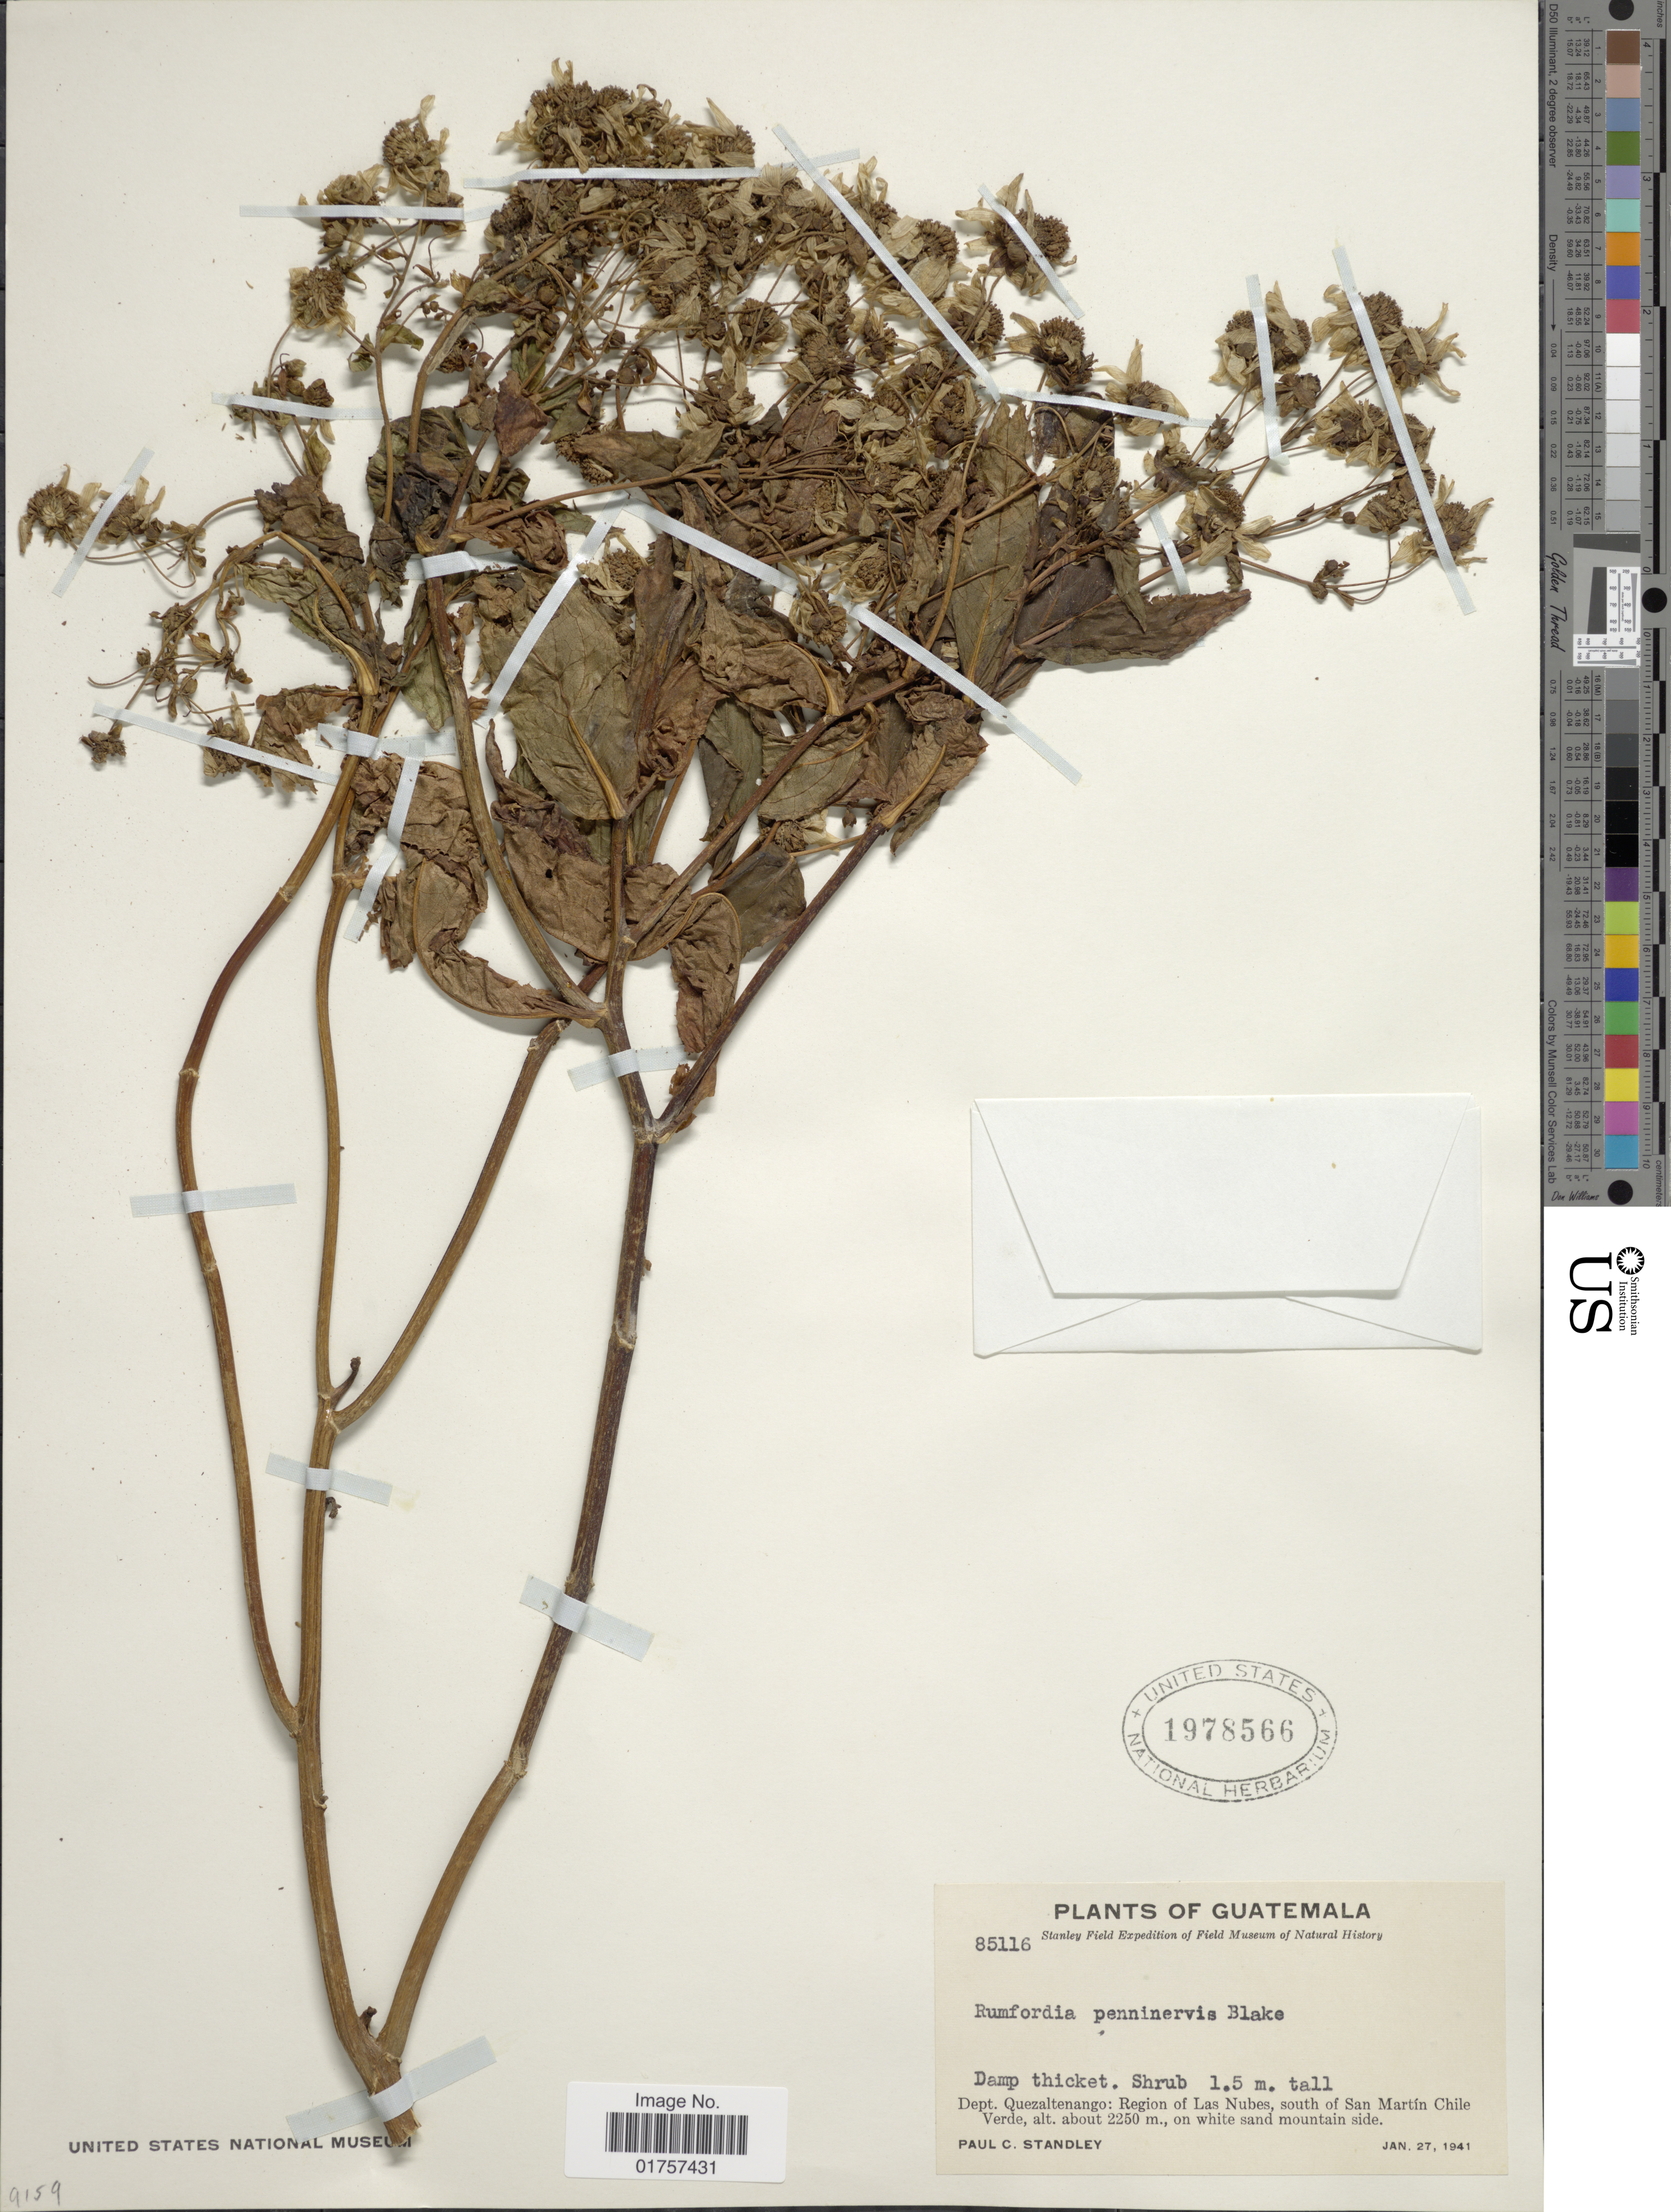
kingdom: Plantae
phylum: Tracheophyta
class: Magnoliopsida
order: Asterales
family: Asteraceae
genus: Rumfordia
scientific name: Rumfordia penninervis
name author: S.F. Blake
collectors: P. C. Standley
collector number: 85116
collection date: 1941-01-27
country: Guatemala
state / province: Quetzaltenango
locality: Region of Las Nubes, south of San Martín Chile Verde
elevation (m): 2250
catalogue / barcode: US 1978566